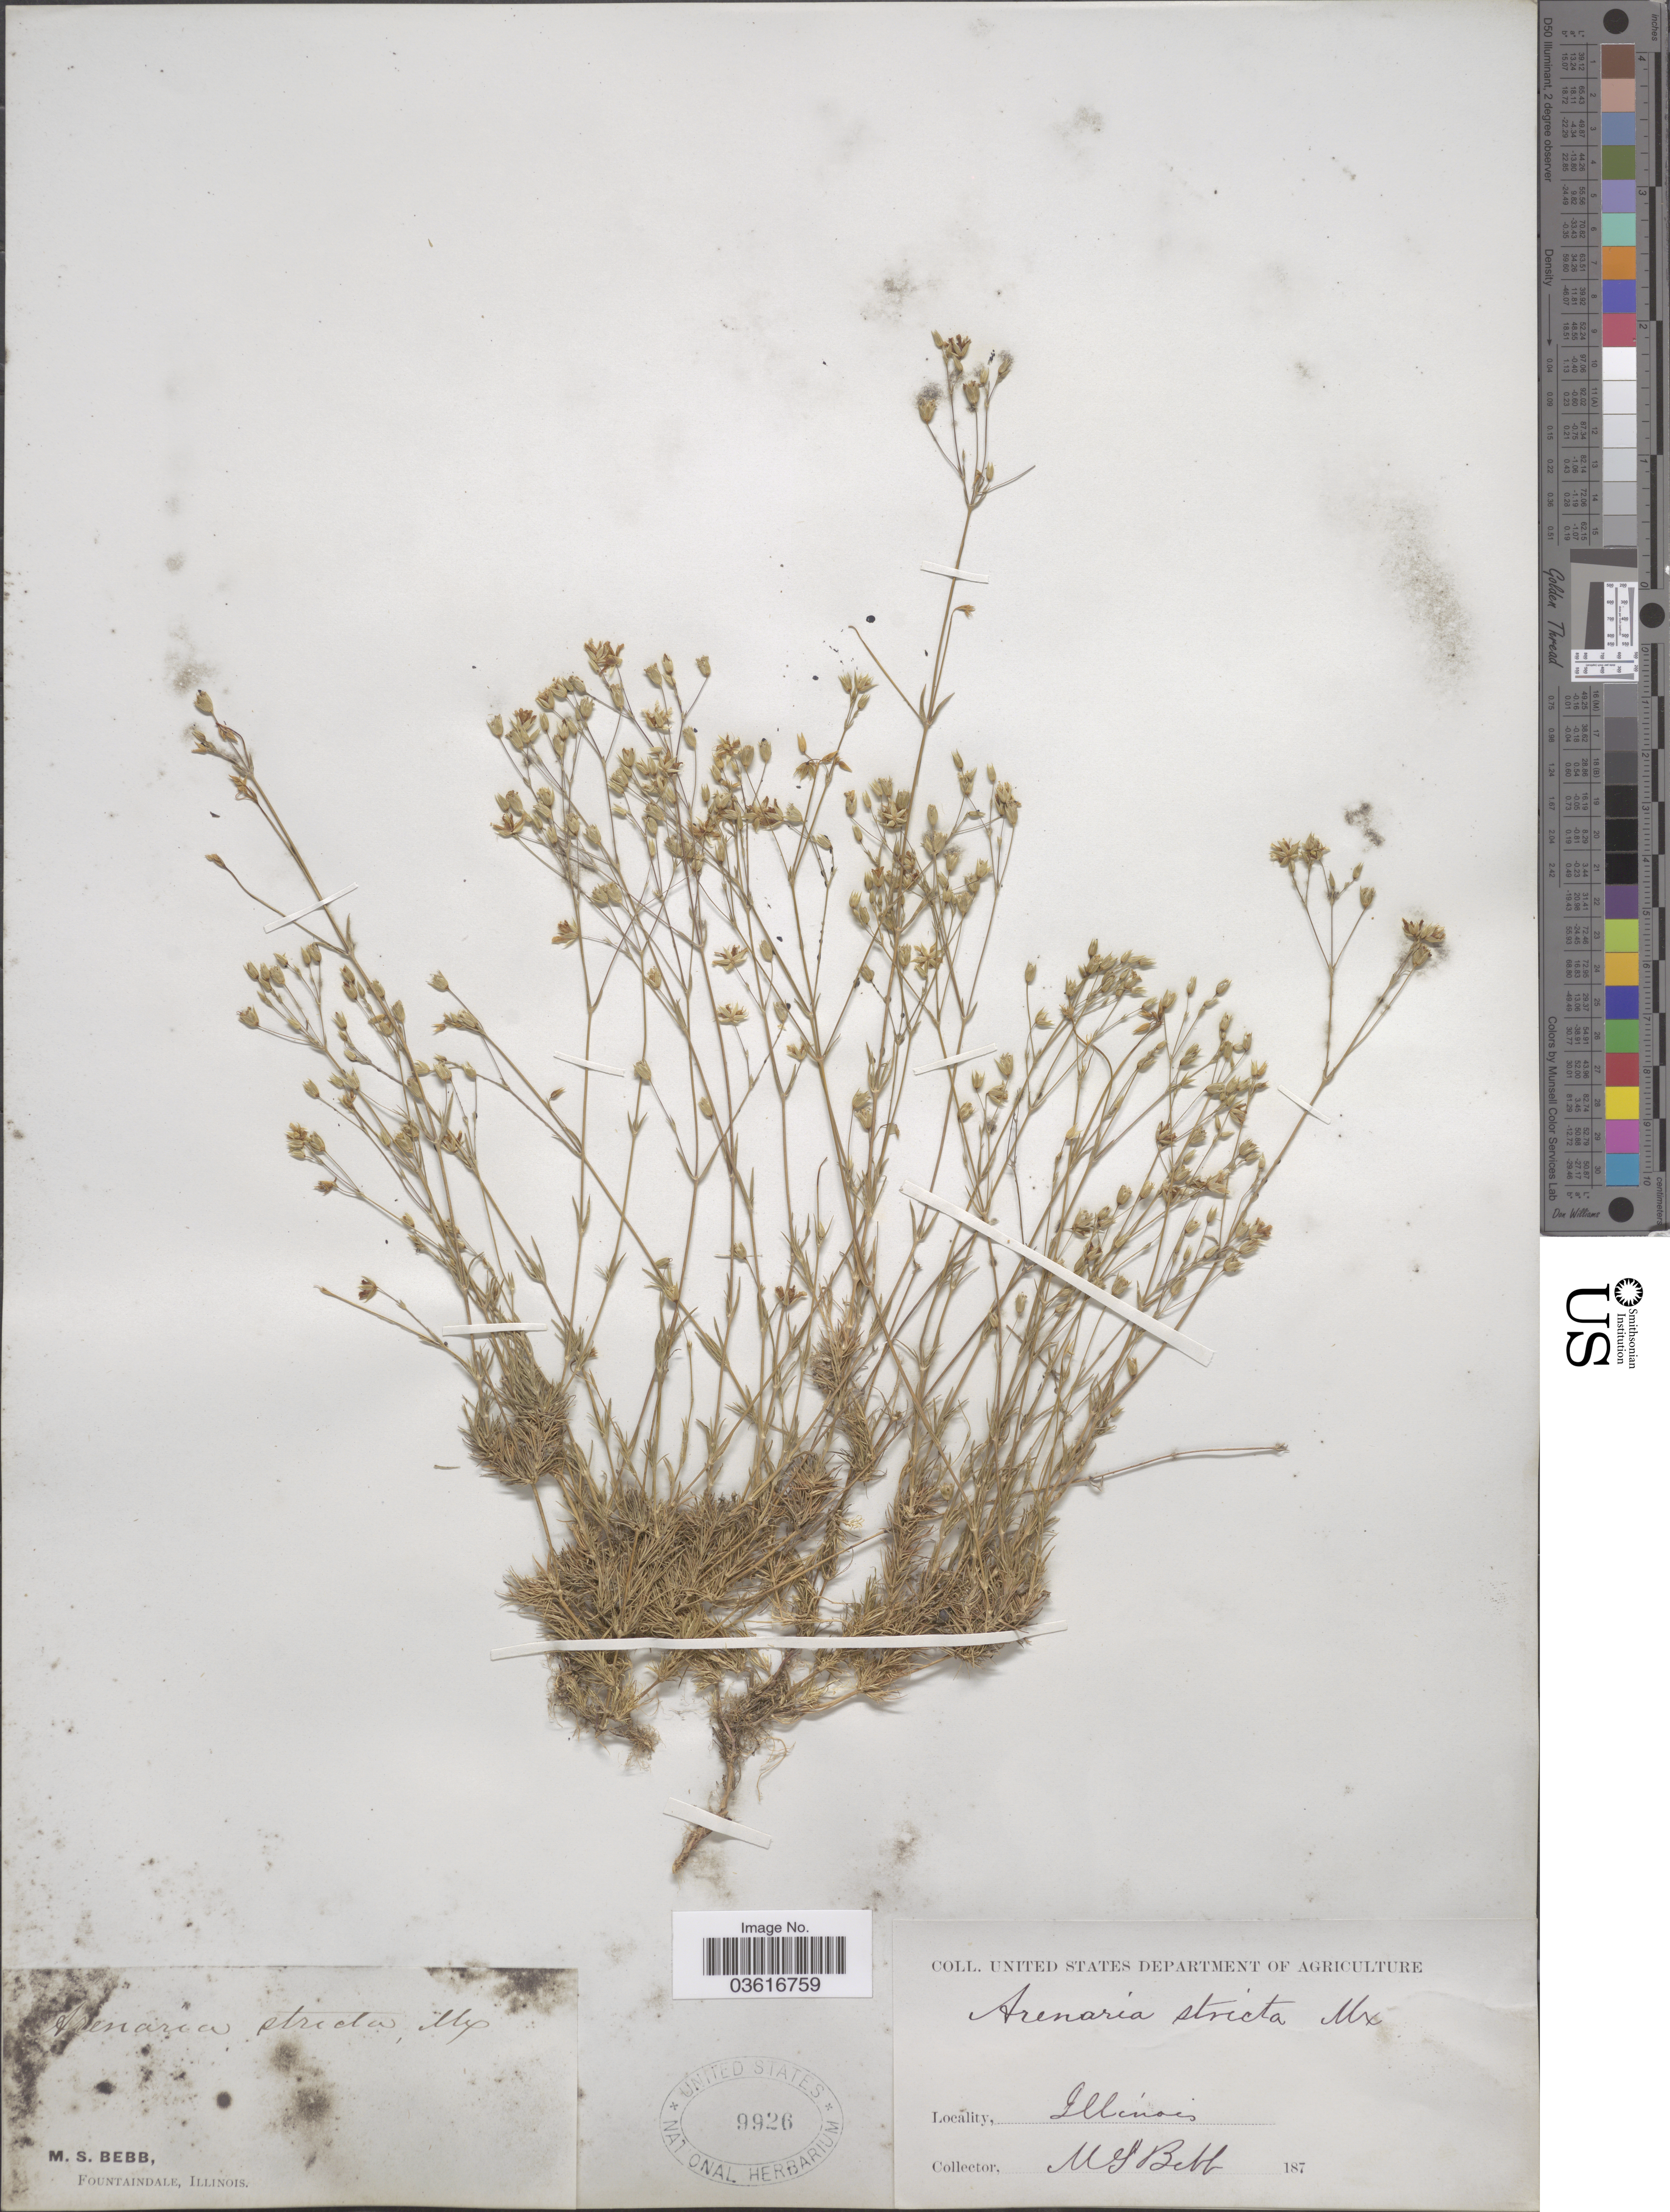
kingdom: Plantae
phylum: Tracheophyta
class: Magnoliopsida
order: Caryophyllales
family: Caryophyllaceae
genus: Minuartia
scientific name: Minuartia stricta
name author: (Sw.) Hiern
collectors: M. Bebb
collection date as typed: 187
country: United States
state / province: Illinois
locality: Fountaindale.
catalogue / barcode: US 9926